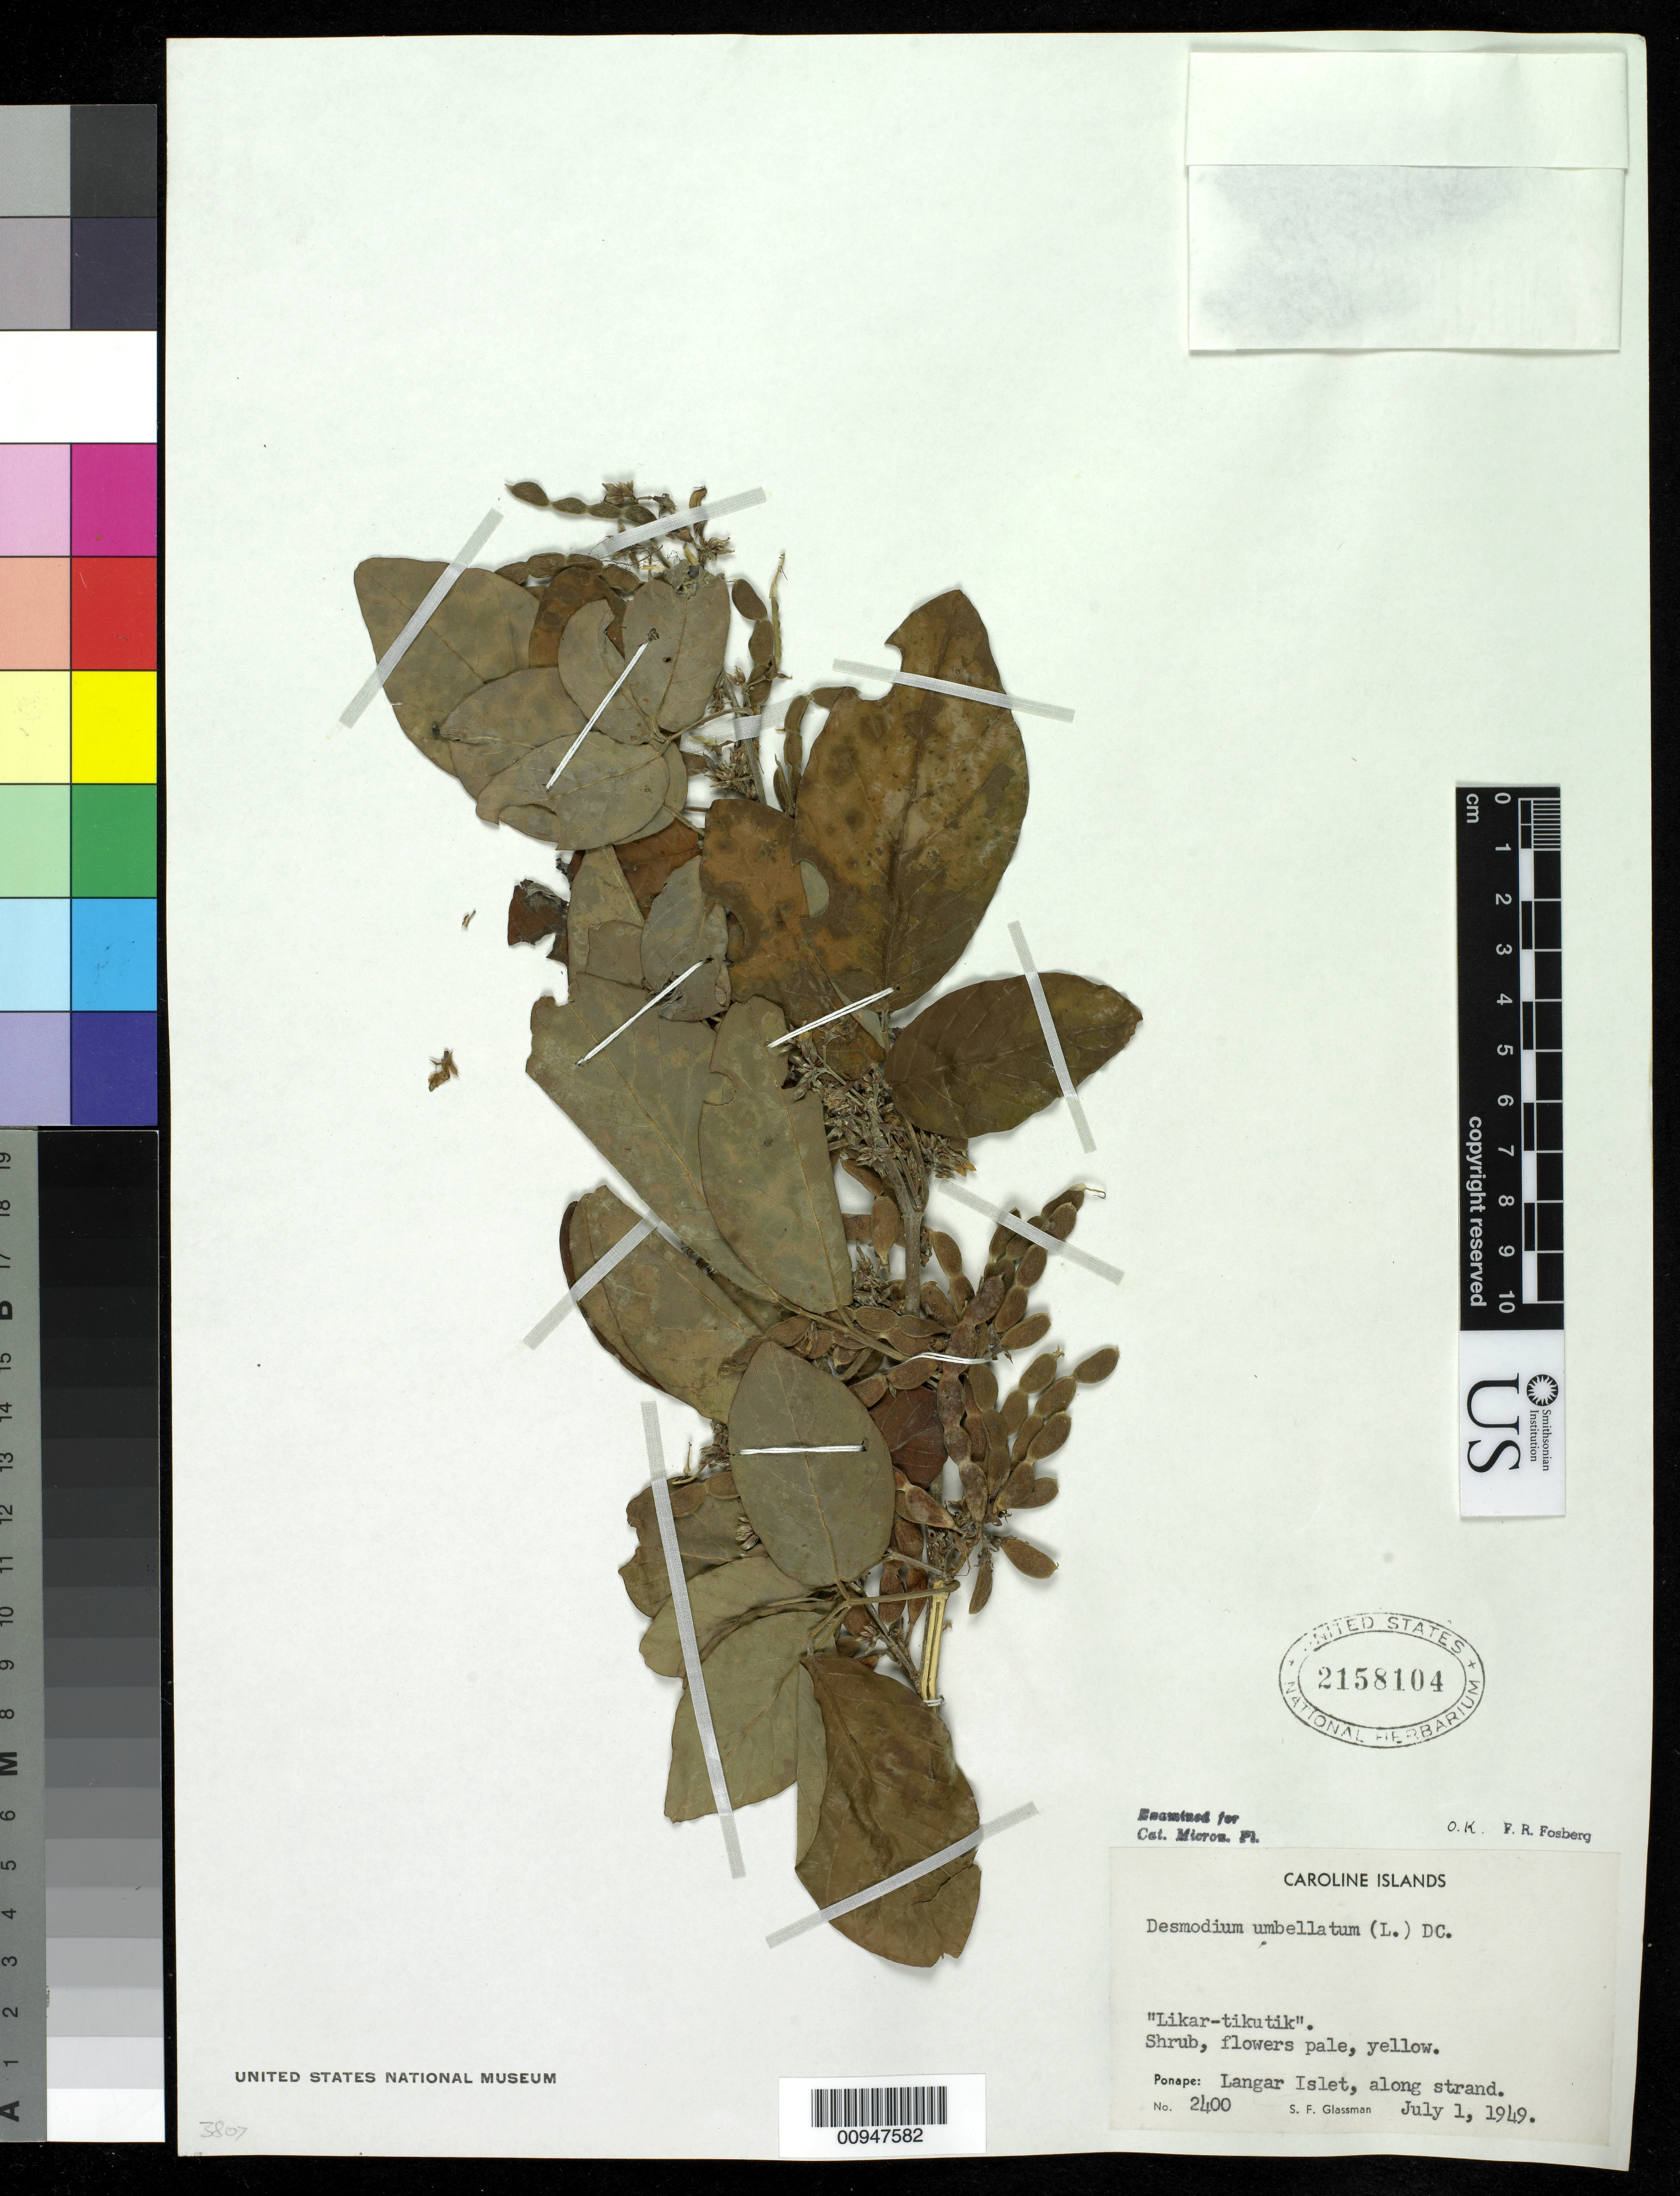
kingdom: Plantae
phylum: Tracheophyta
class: Magnoliopsida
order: Fabales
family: Fabaceae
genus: Dendrolobium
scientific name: Dendrolobium umbellatum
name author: (L.) Benth.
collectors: S. F. Glassman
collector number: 2400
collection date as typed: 01 Jul 1949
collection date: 1949-07-01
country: Micronesia, Federated States of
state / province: Pohnpei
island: Pohnpei [Ponape]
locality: Langar islet, along strand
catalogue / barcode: US 2158104